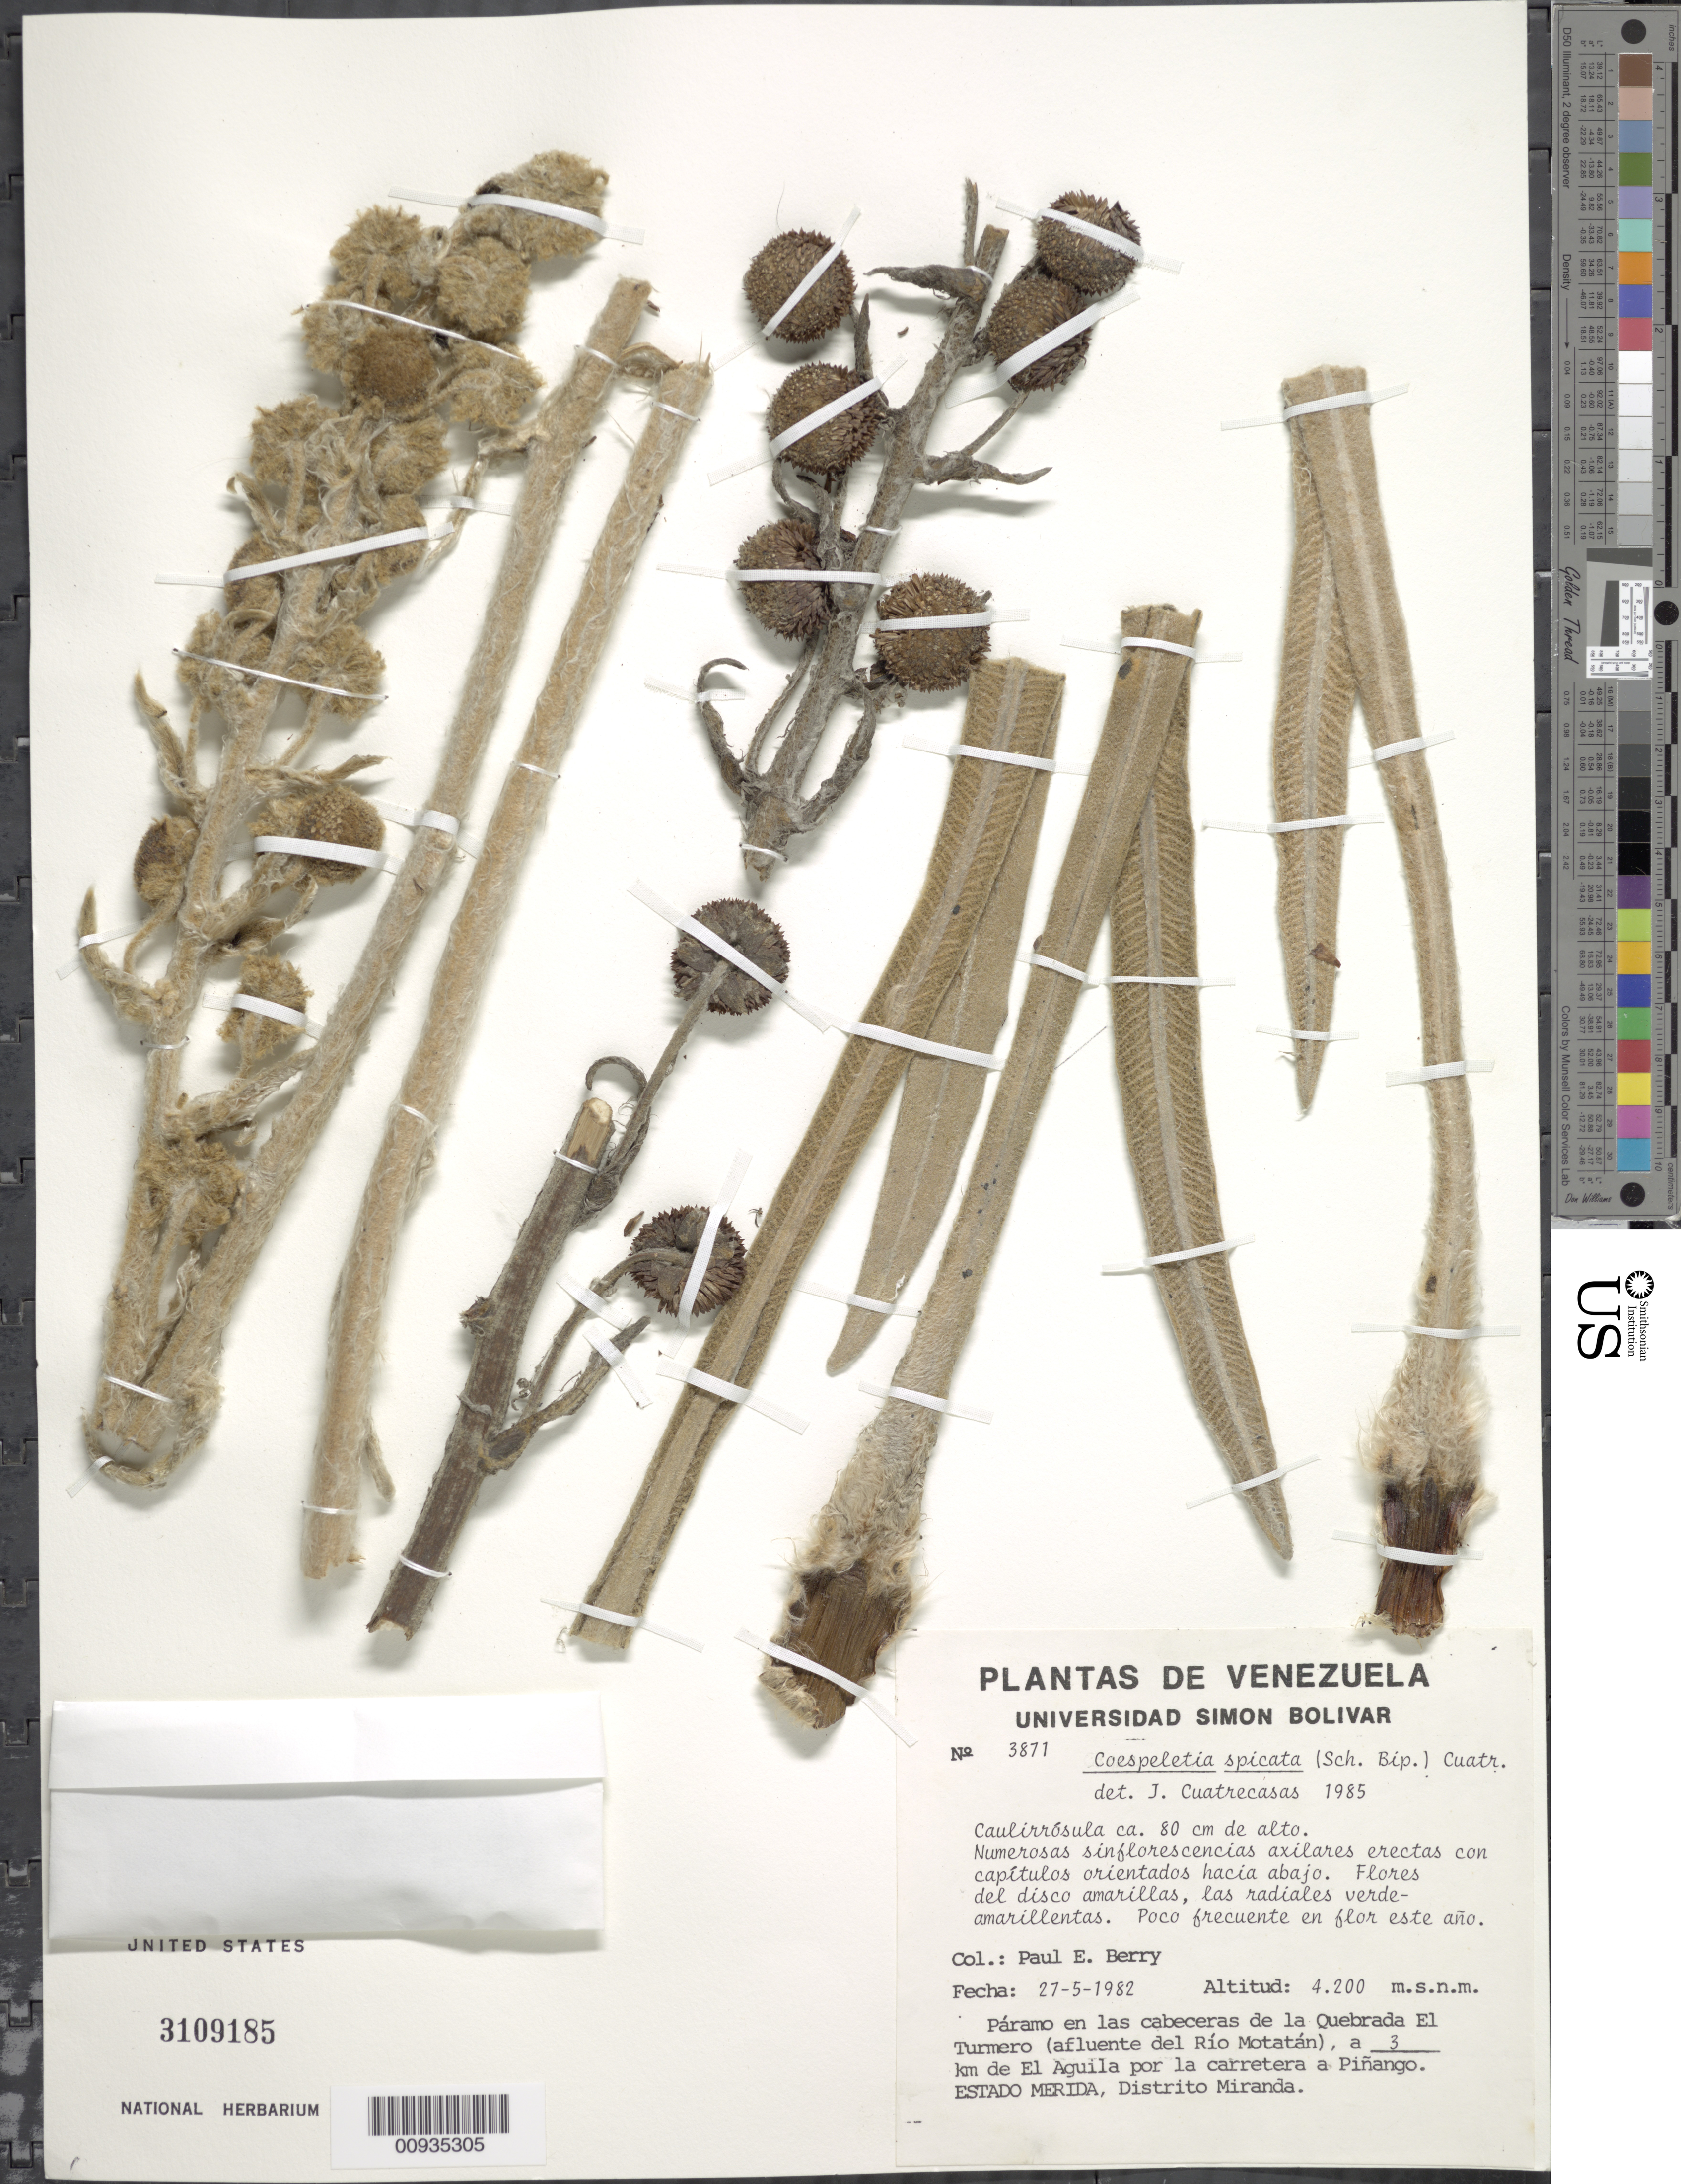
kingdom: Plantae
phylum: Tracheophyta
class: Magnoliopsida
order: Asterales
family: Asteraceae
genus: Coespeletia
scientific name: Coespeletia spicata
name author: (Sch. Bip. ex Wedd.) Cuatrec.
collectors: P. E. Berry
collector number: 3871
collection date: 1982-05-27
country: Venezuela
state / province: Mérida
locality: Paramo en las cabeceras de la Quebrada El Turmero (afluente del Rio Motatan), a 3 km de El Aguila por la carretera a Pinango, Distrito Miranda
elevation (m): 4200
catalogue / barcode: US 3109185